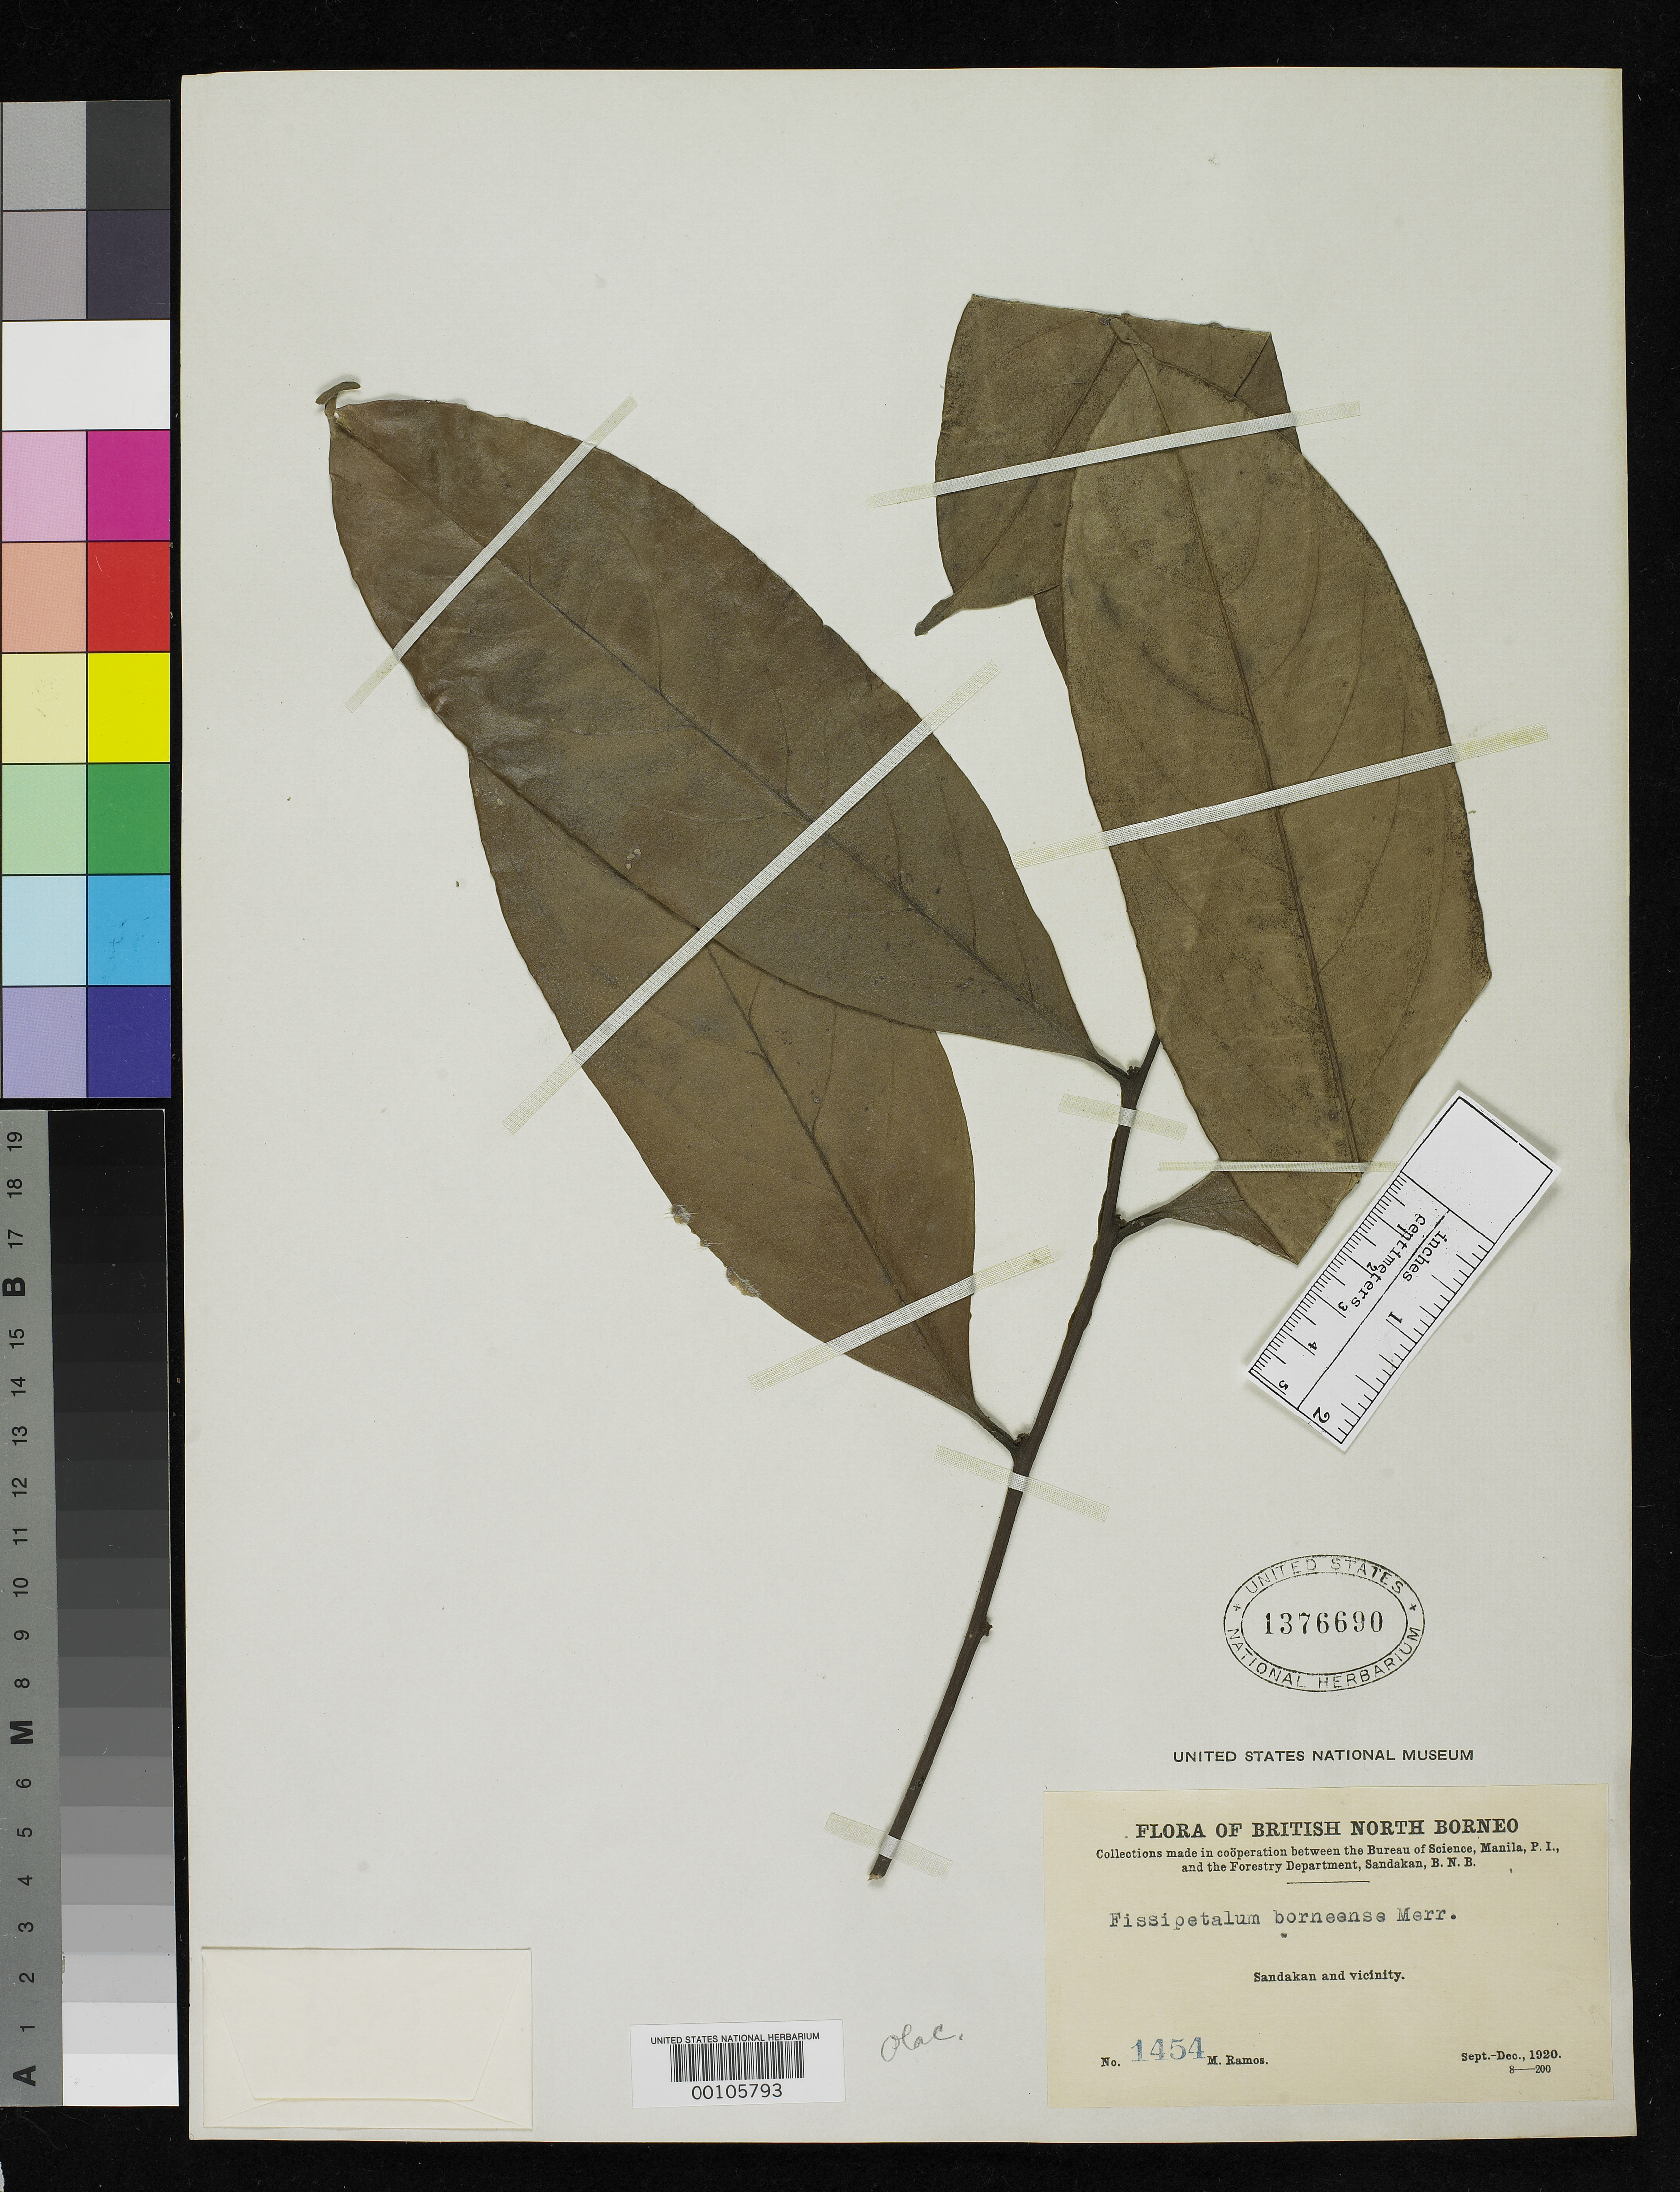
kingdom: Plantae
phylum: Tracheophyta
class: Magnoliopsida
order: Solanales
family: Convolvulaceae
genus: Fissipetalum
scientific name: Fissipetalum borneense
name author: Merr.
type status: Isotype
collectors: M. Ramos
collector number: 1454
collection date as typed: Sep 1920 to -- Dec 1920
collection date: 1920-09/1920-12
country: Malaysia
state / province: Sabah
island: Borneo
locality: Sandakan & vicinity.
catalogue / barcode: US 1376690